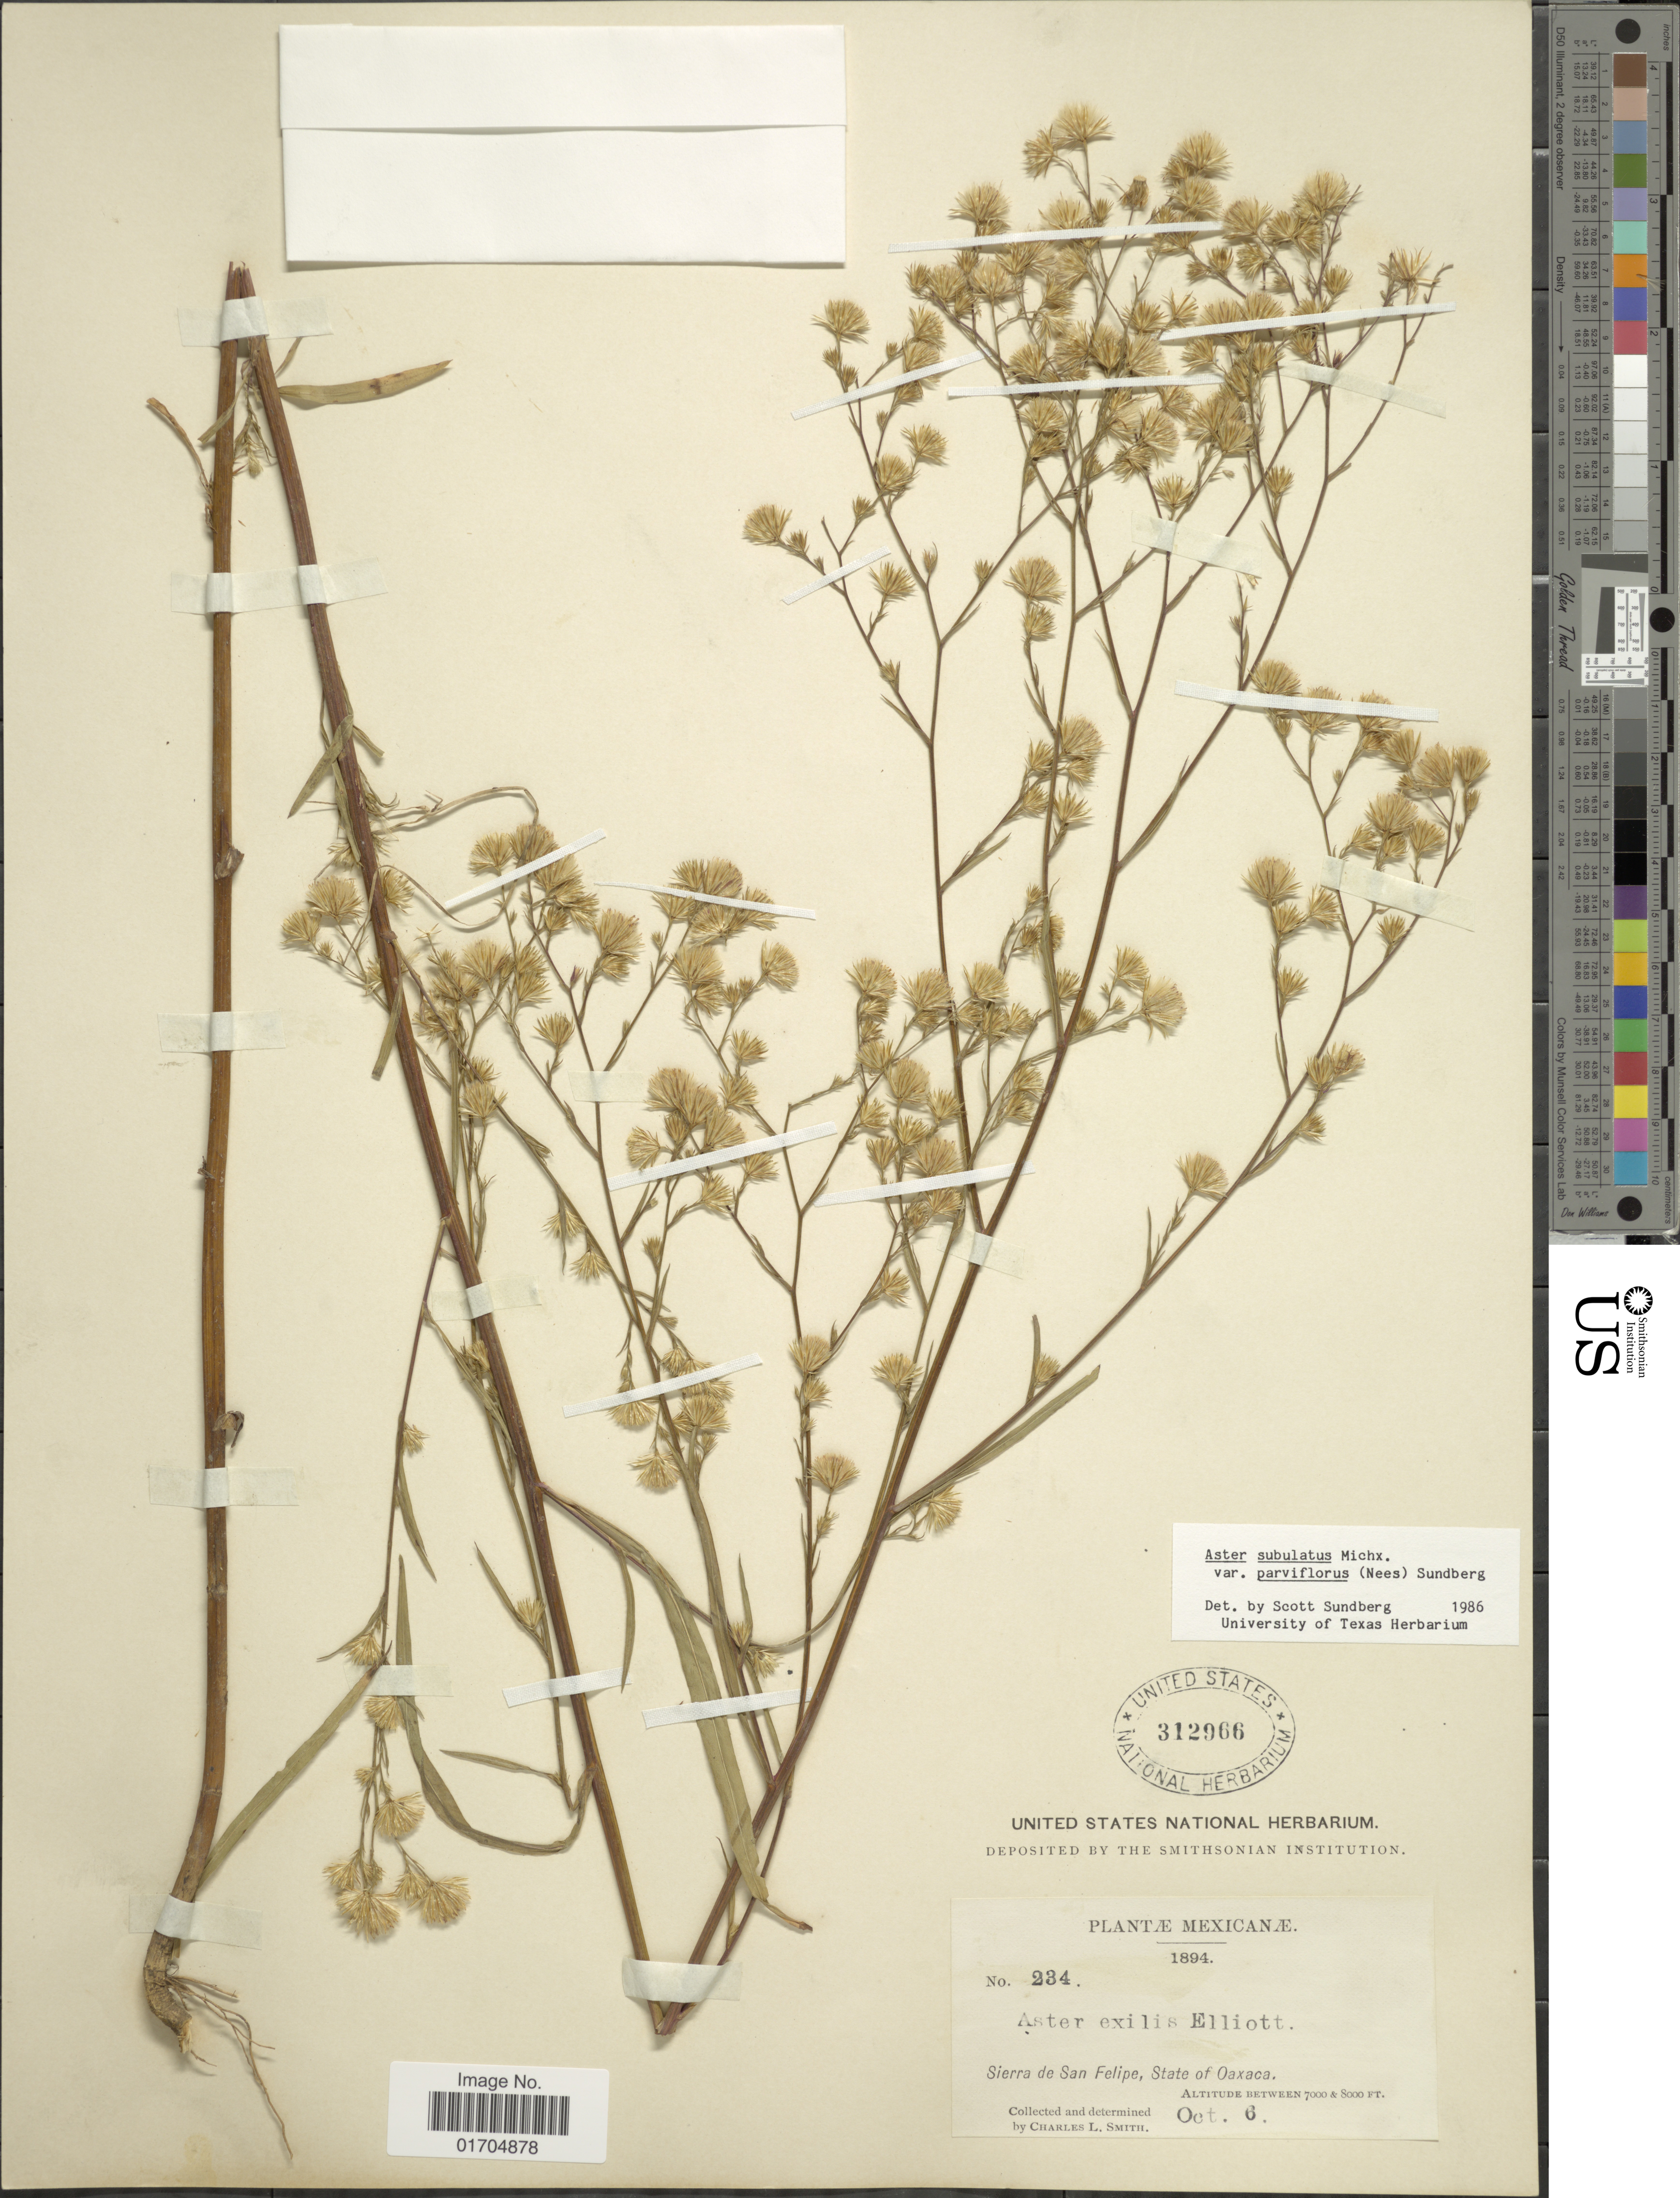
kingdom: Plantae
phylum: Tracheophyta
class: Magnoliopsida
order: Asterales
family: Asteraceae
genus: Symphyotrichum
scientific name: Symphyotrichum subulatum var. parviflorum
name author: (Nees) S.D. Sundb.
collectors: C. L. Smith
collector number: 234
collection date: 1894-10-06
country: Mexico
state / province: Oaxaca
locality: Sierra de San Felipe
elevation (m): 2134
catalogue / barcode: US 312966